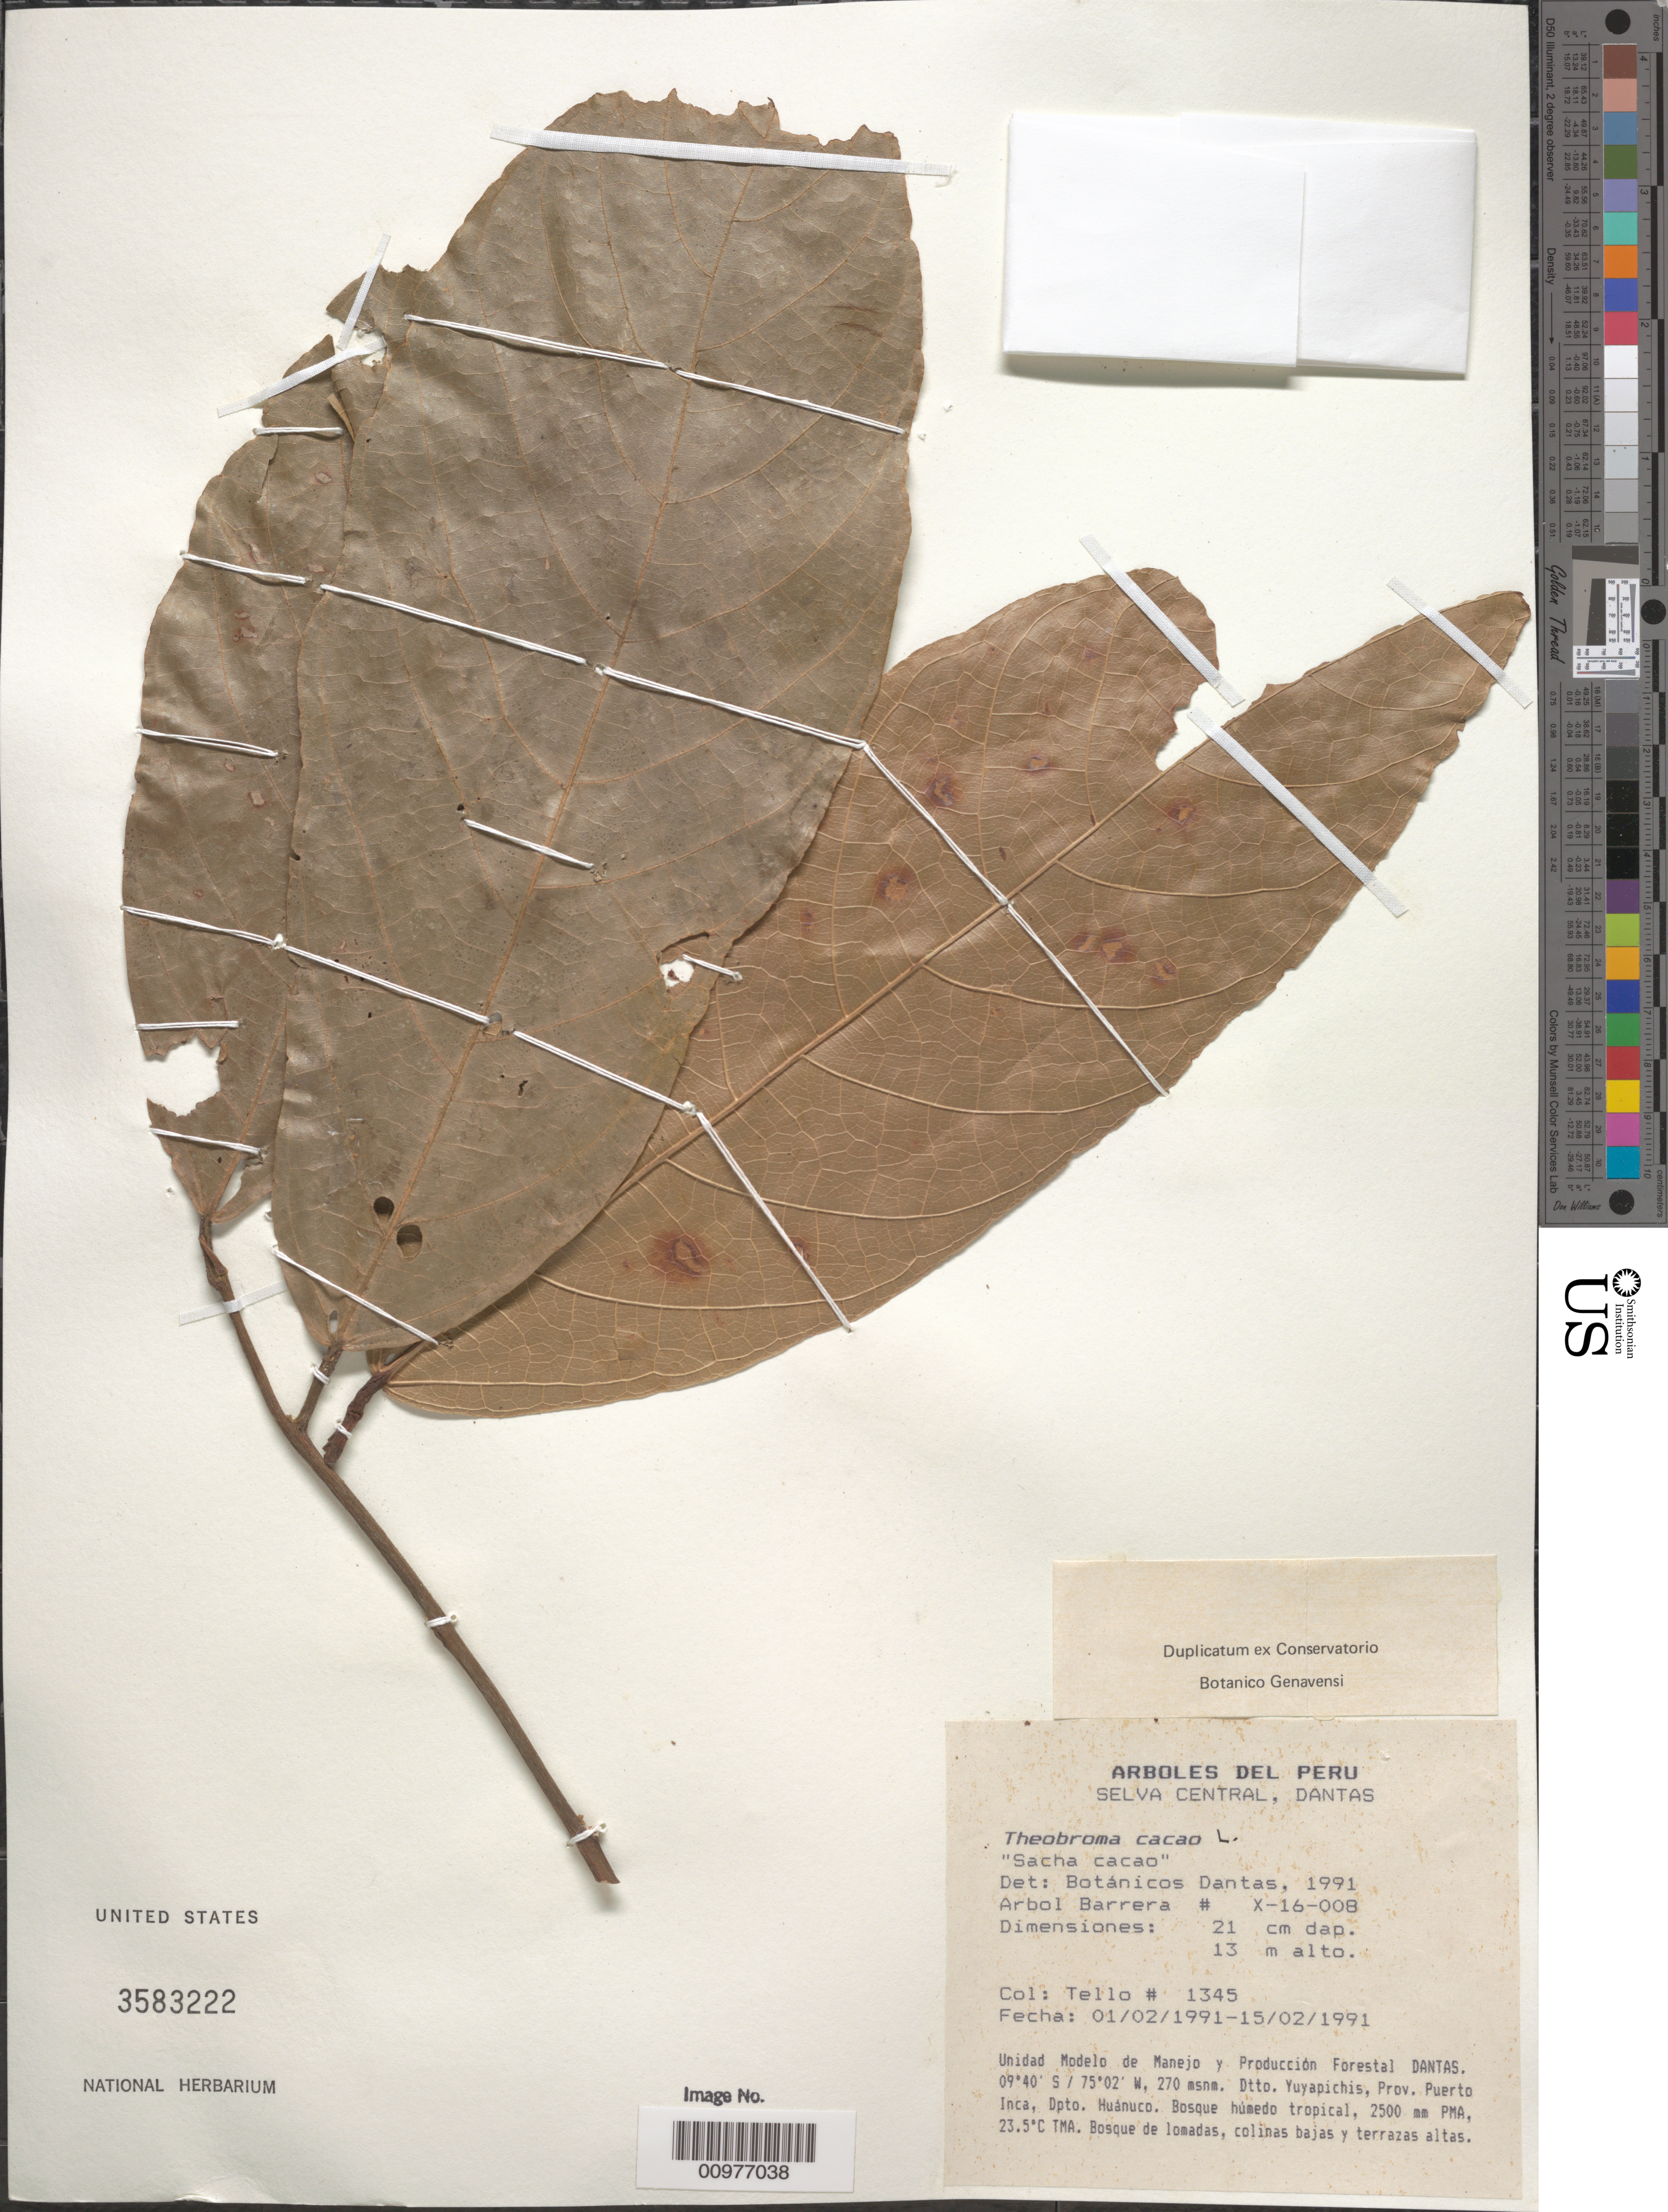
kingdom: Plantae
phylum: Tracheophyta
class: Magnoliopsida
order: Malvales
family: Malvaceae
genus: Theobroma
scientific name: Theobroma cacao 'Matina'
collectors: -. Tello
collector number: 1345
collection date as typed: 01/02/1991 - 15/02/1991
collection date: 1991-02-01/1991-02-15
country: Peru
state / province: Huánuco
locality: Dtto. Yuyapichis, Prov. Puerto Inca.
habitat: bosque humedo tropical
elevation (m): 270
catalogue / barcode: US 3583222